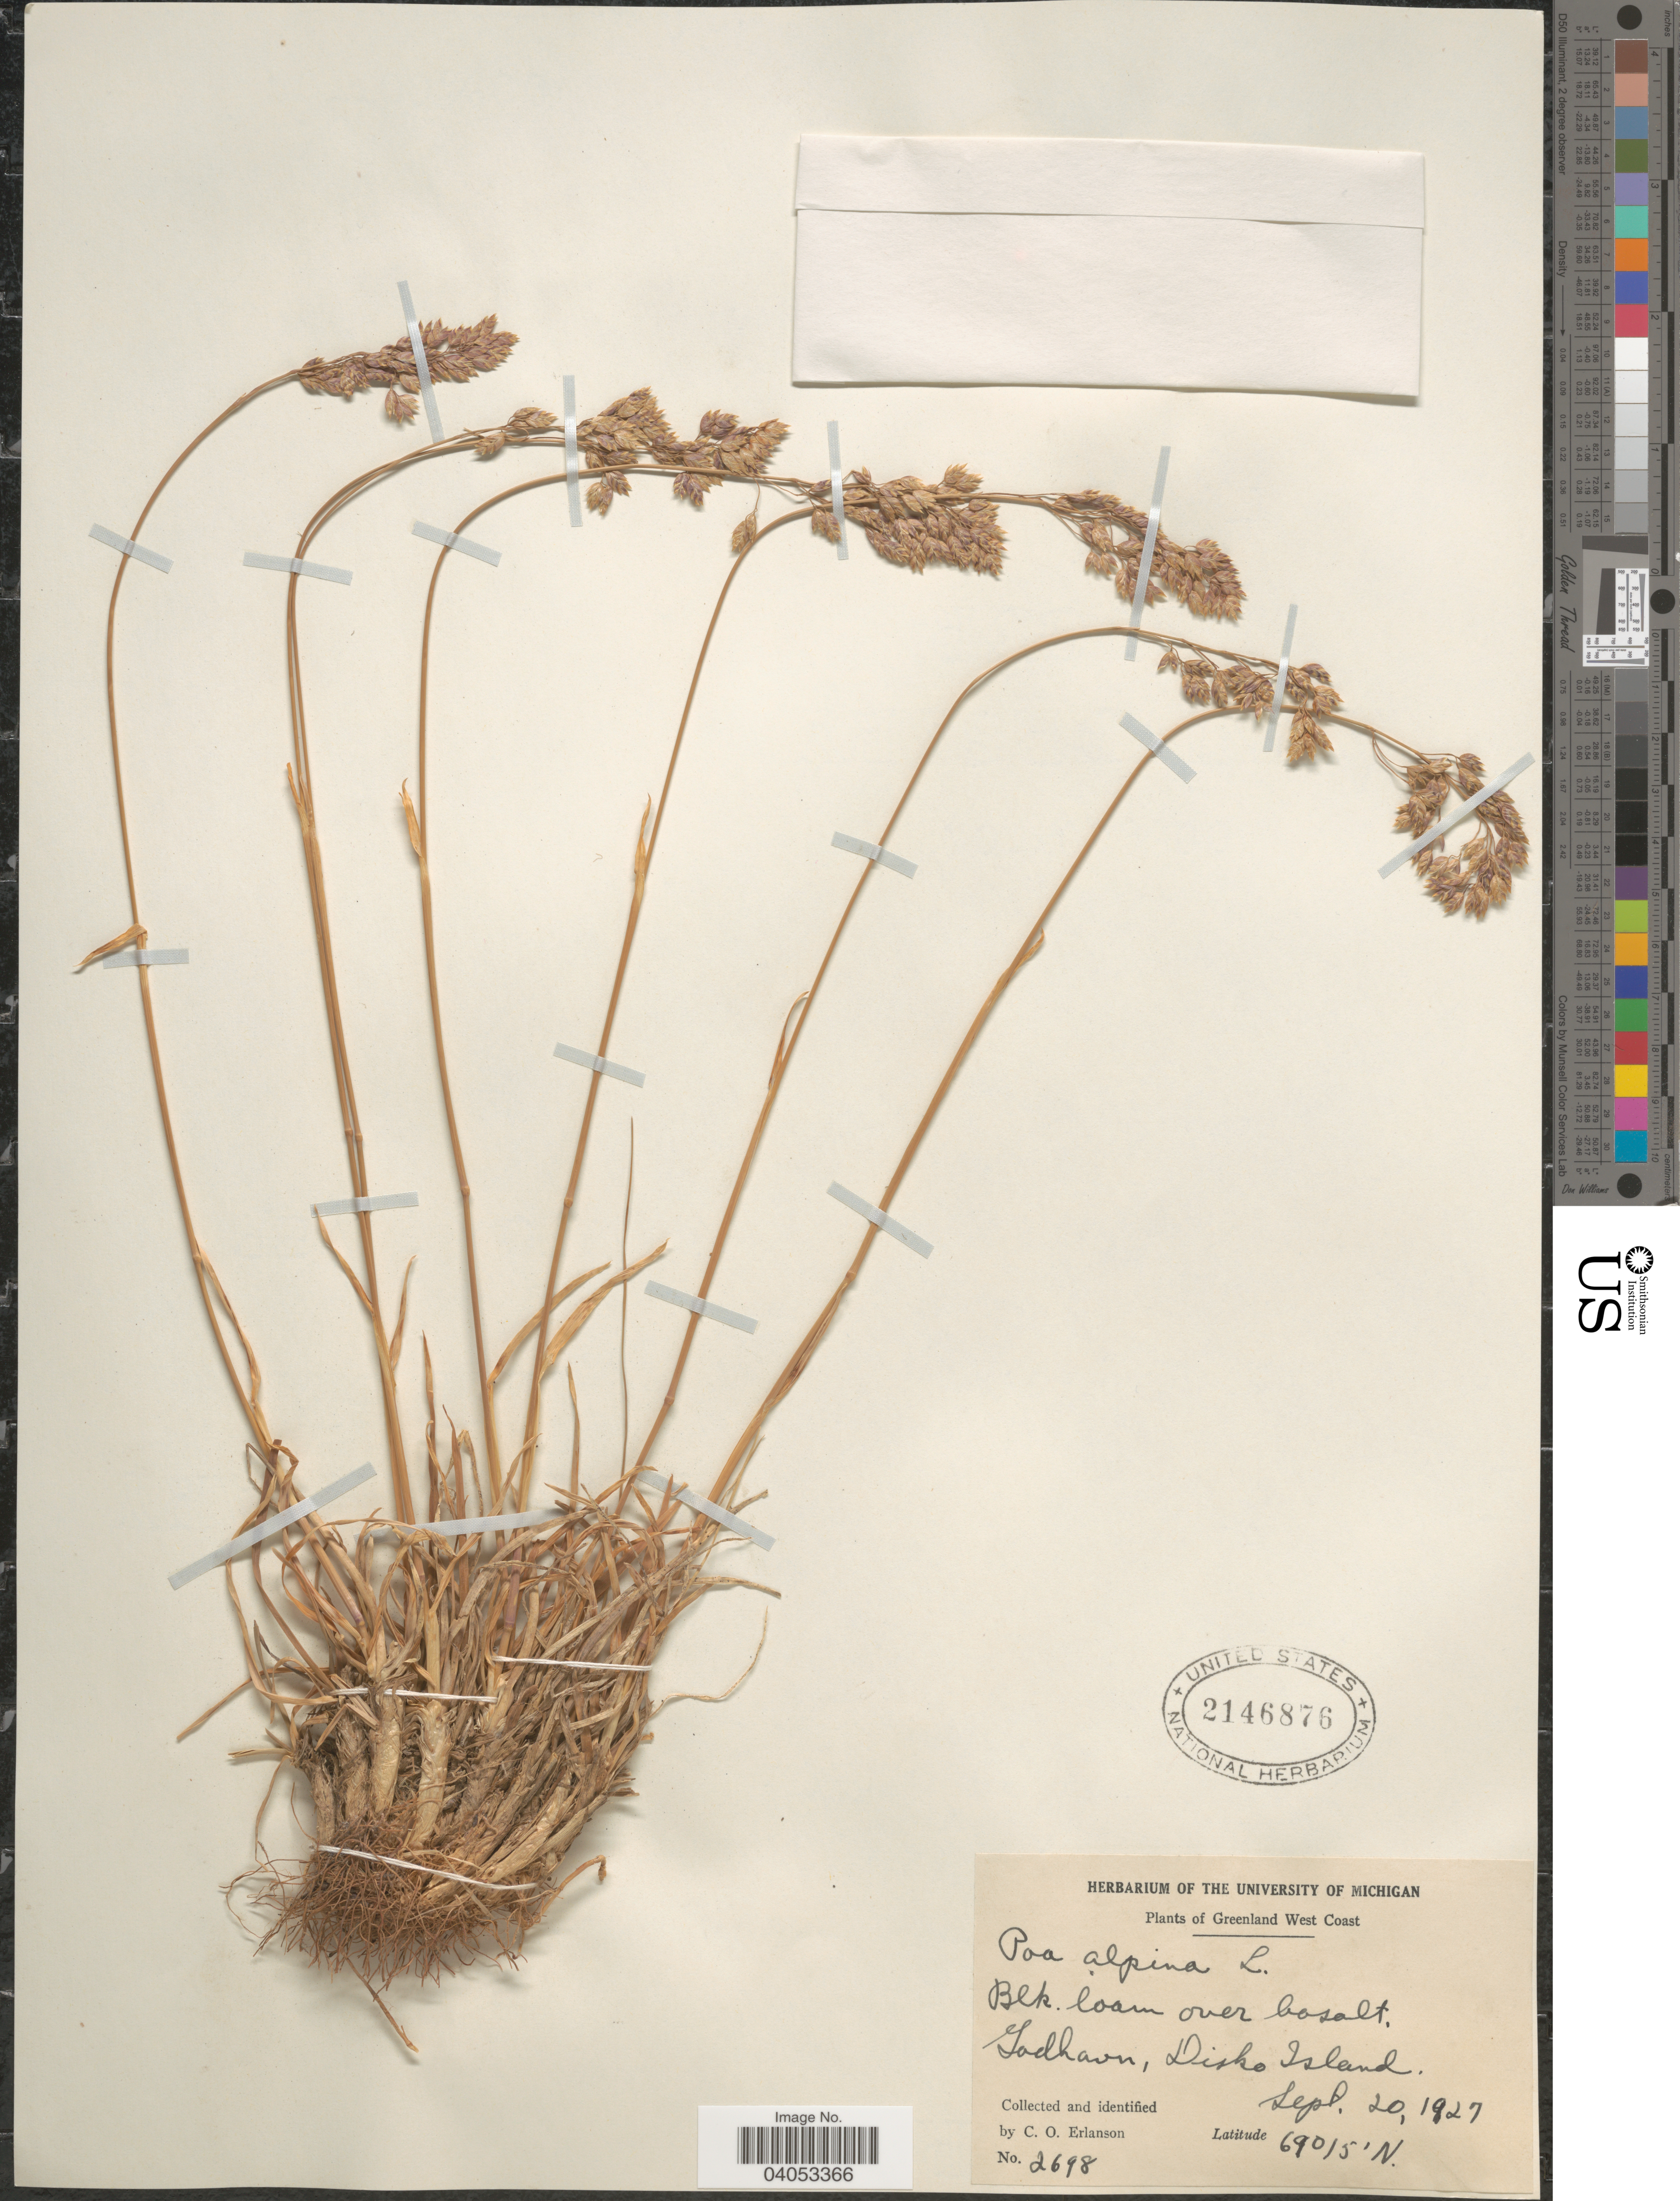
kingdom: Plantae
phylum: Tracheophyta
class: Liliopsida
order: Poales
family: Poaceae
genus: Poa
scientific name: Poa alpina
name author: L.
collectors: C. O. Erlanson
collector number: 2698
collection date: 1927-09-20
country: Greenland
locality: Greenland West Coast. Godhavn, Disko Island.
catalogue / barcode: US 2146876